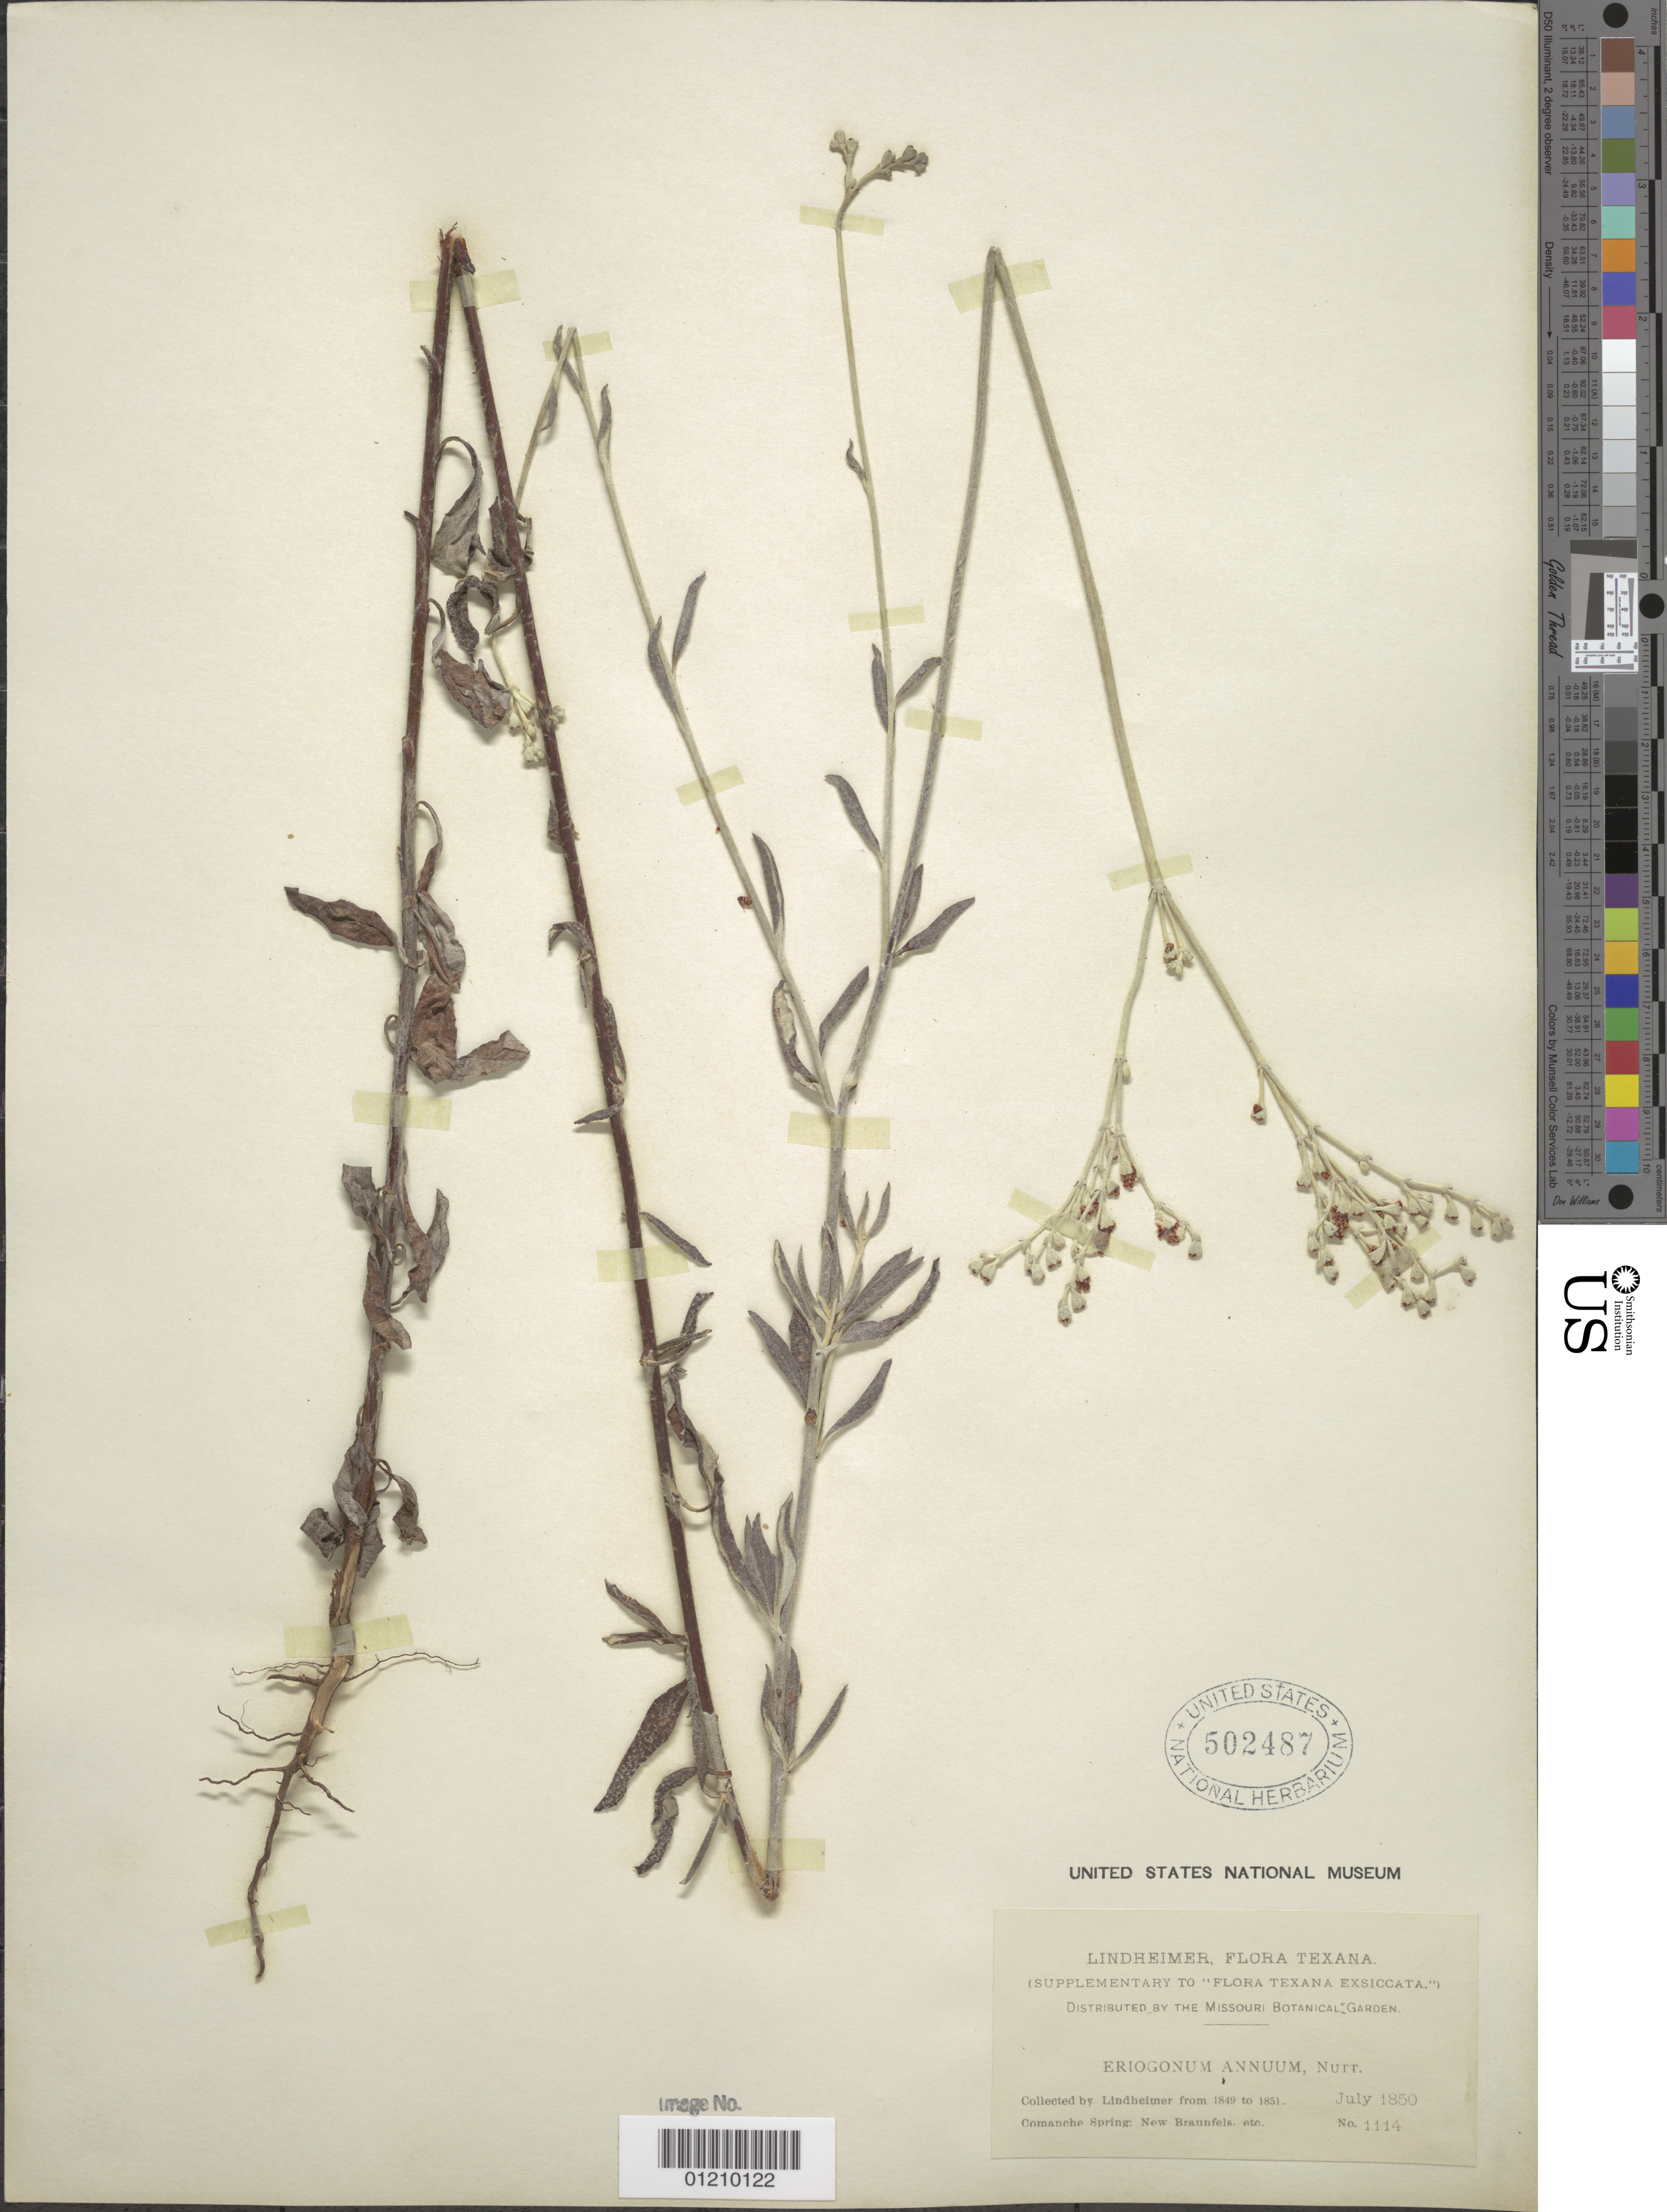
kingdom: Plantae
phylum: Tracheophyta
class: Magnoliopsida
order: Caryophyllales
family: Polygonaceae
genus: Eriogonum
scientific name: Eriogonum annuum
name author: Nutt.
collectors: F. J. Lindheimer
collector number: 1114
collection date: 1850-07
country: United States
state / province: Texas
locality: Comanche Spring: New Brannfels.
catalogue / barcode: US 502487